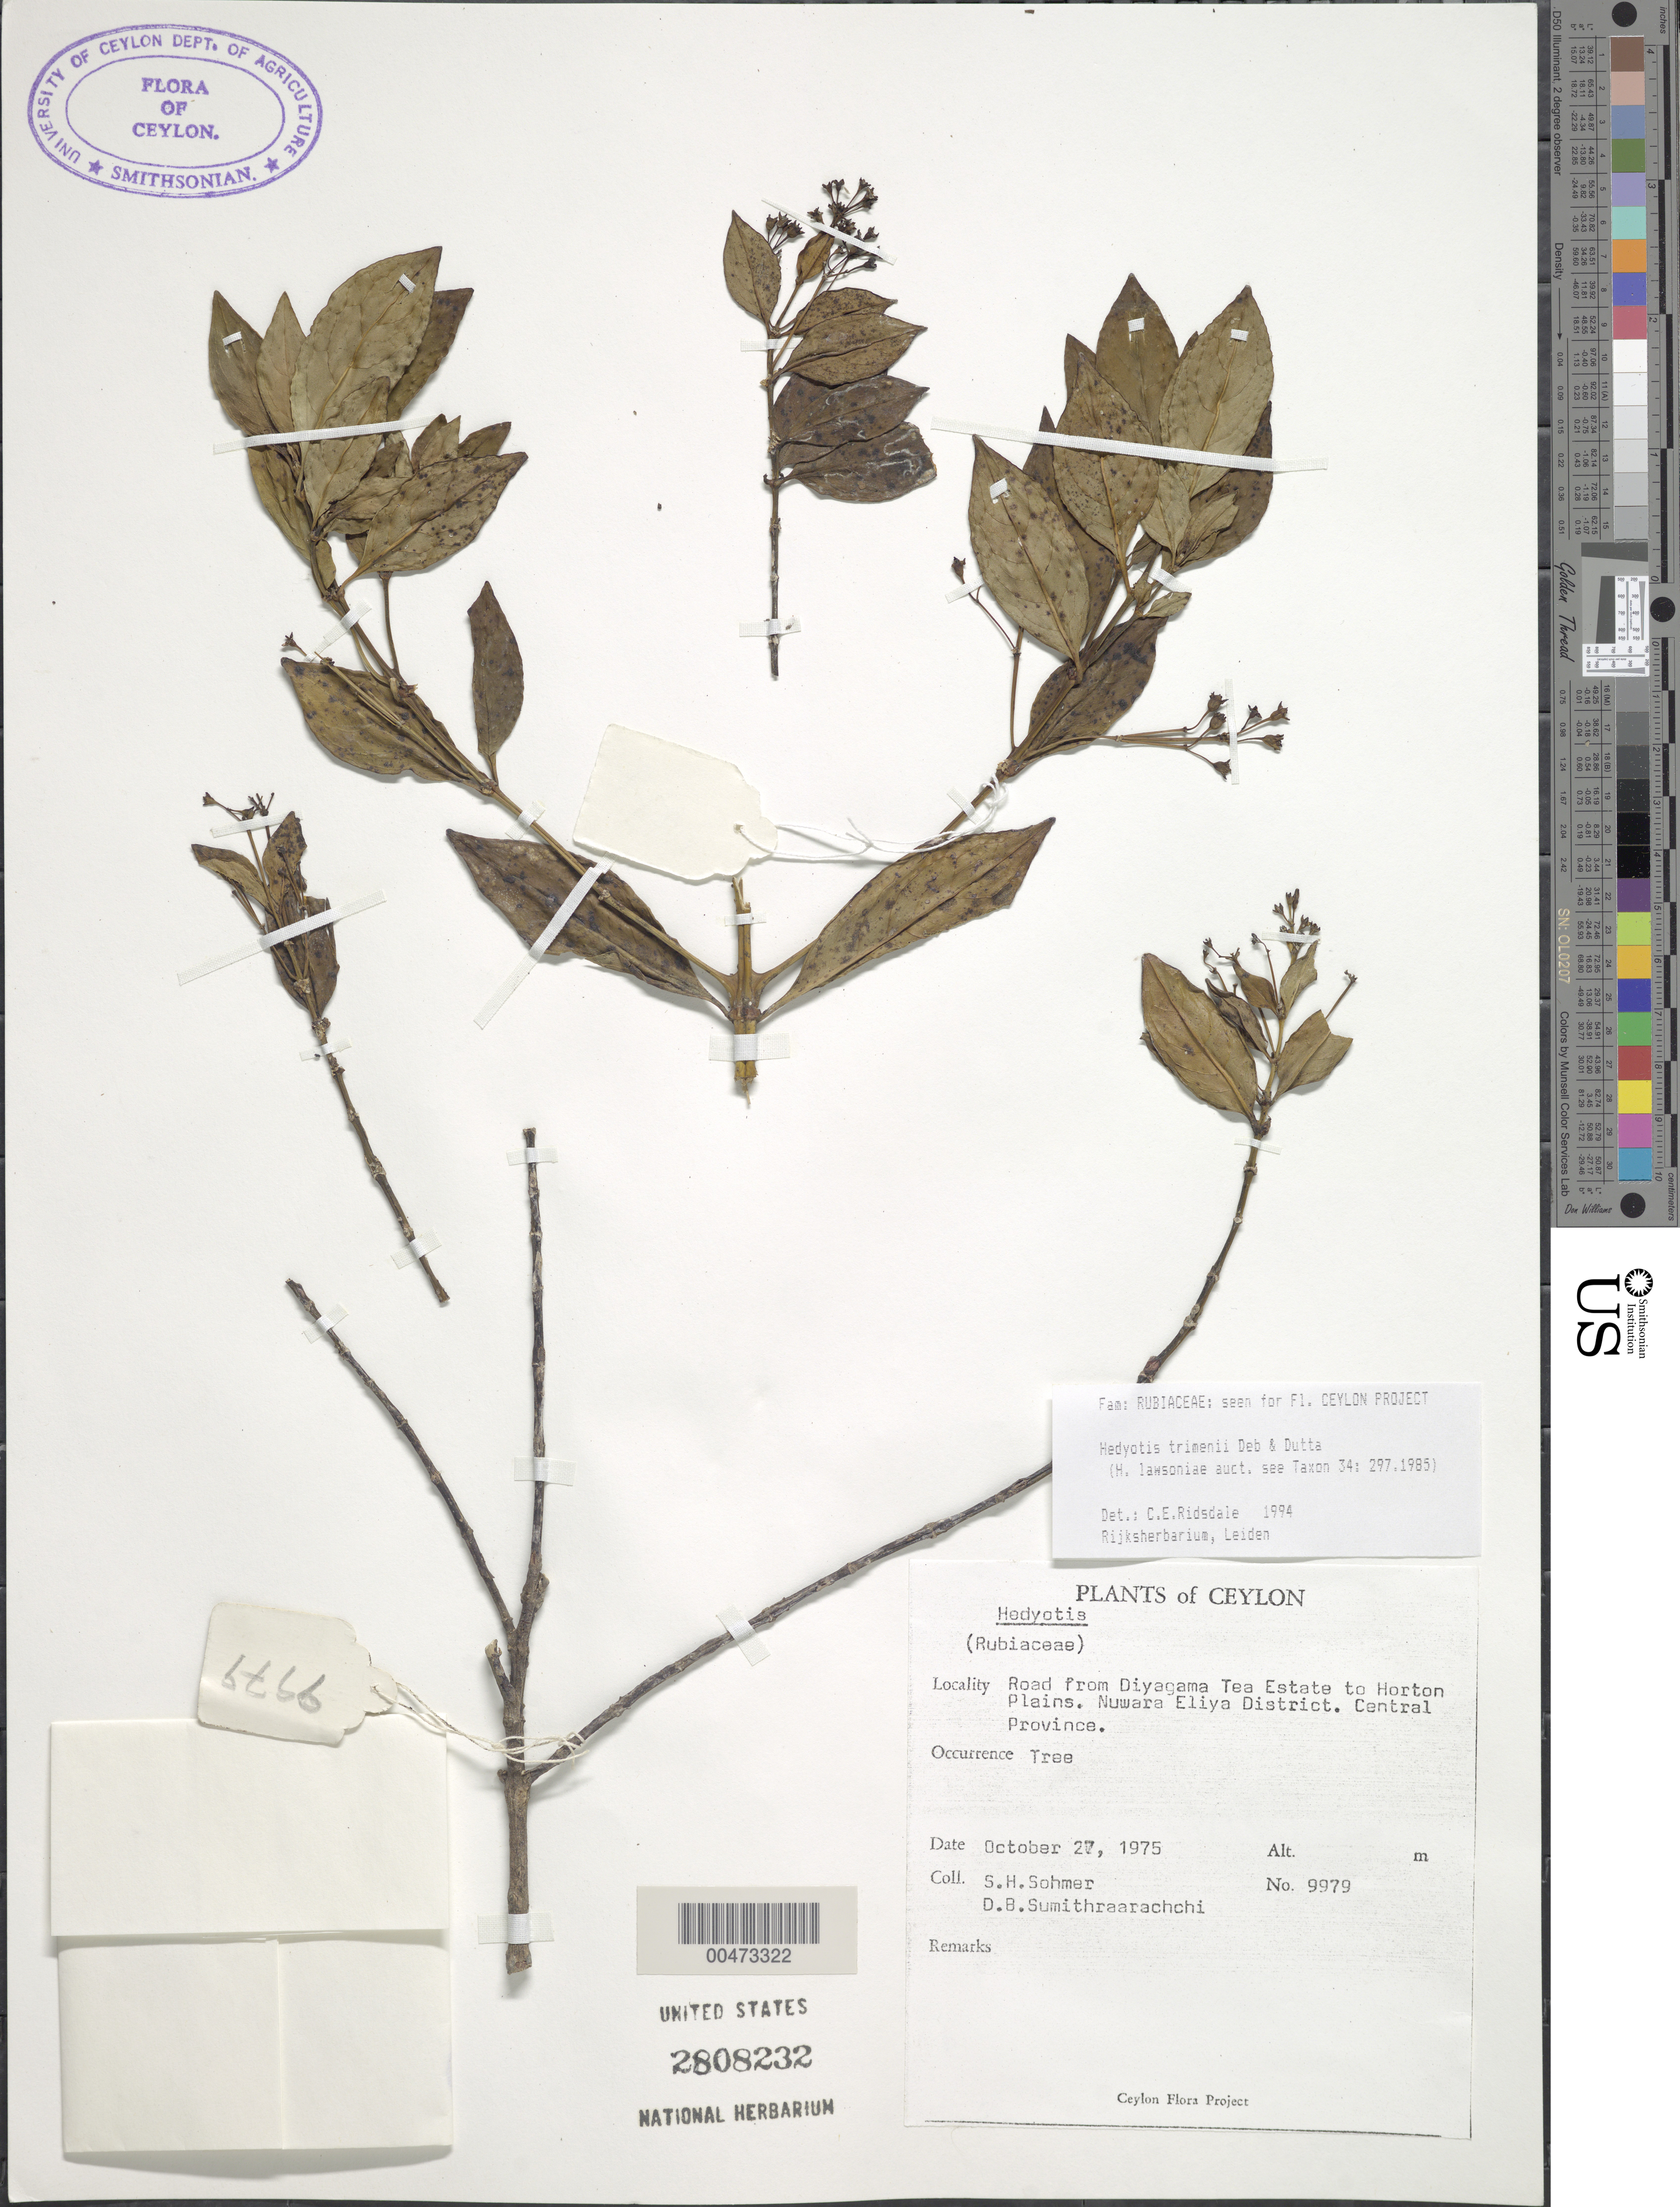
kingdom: Plantae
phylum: Tracheophyta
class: Magnoliopsida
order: Gentianales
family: Rubiaceae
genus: Hedyotis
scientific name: Hedyotis trimenii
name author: Deb & R. Dutta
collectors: S. H. Sohmer & D. B. Sumithraarachchi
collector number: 9979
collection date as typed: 27 Oct 1975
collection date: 1975-10-27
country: Sri Lanka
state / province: Central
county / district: Nuwara Eliya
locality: Rd from Diyagama Tea Estate to Horton Plains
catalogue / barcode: US 2808232